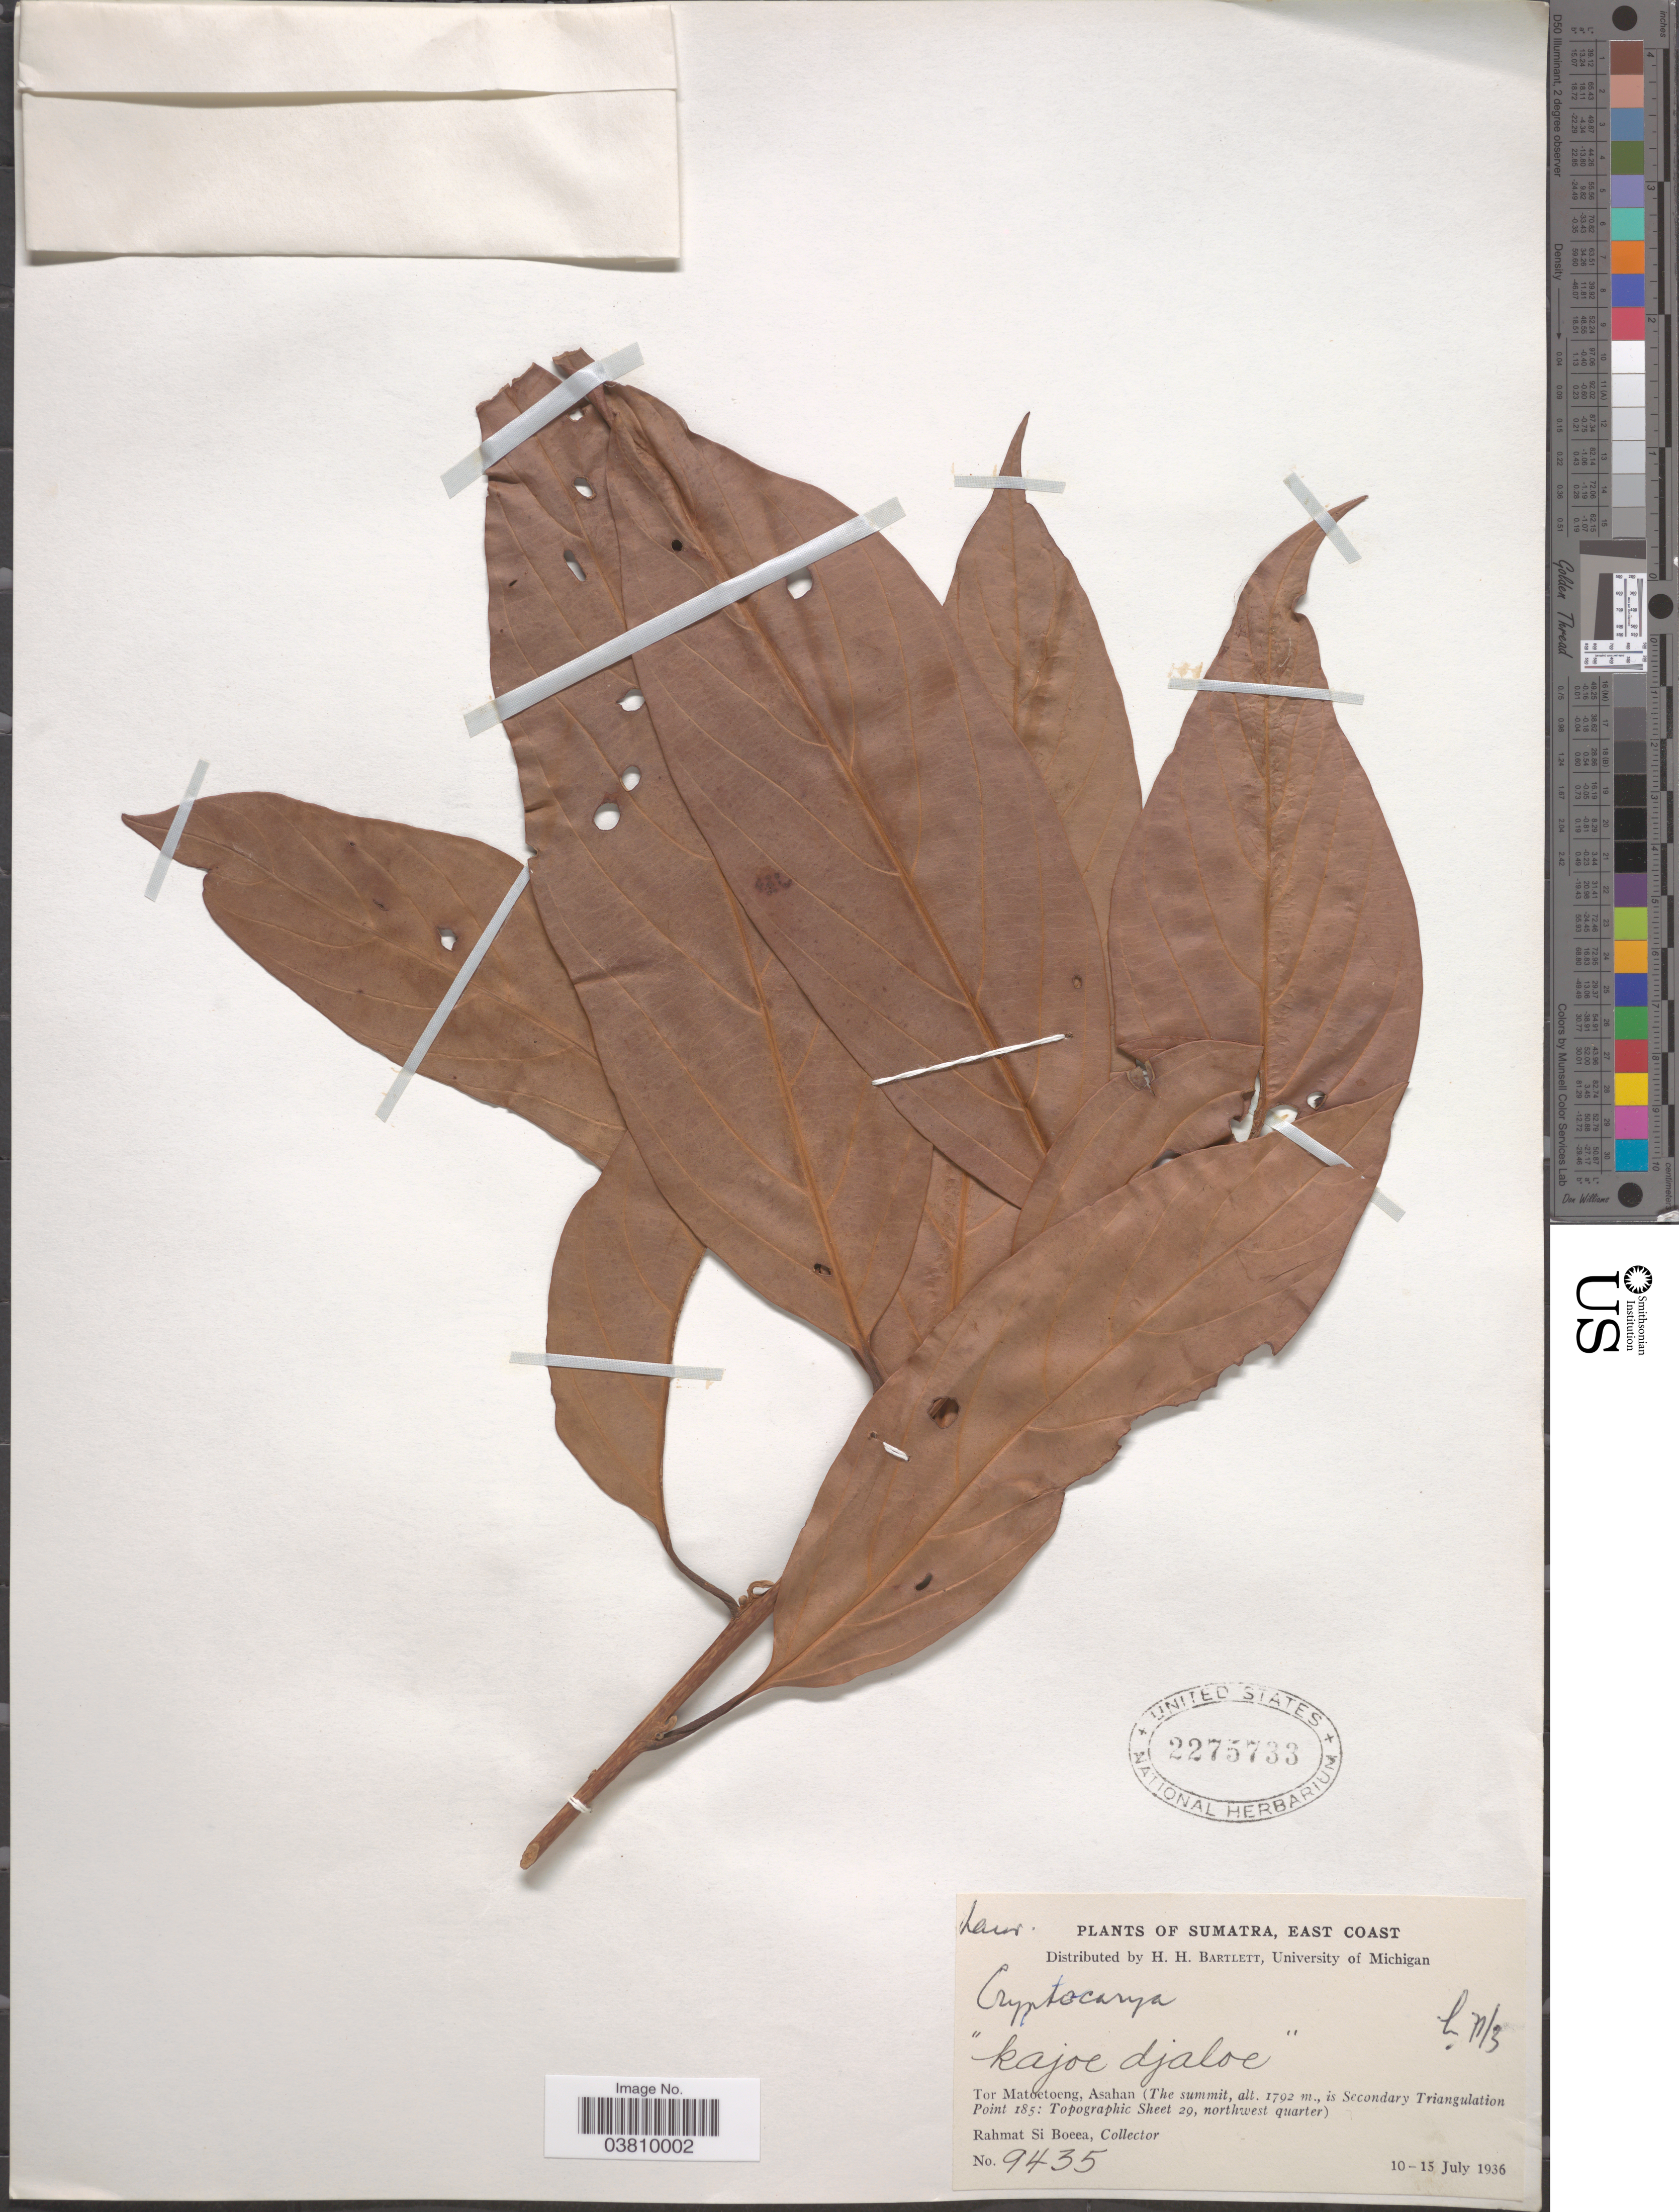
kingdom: Plantae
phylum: Tracheophyta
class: Magnoliopsida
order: Laurales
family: Lauraceae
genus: Cryptocarya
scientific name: Cryptocarya sp.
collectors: Rahmat Si Boeea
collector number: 9435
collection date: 1936-07-10/1936-07-15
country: Indonesia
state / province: Sumatra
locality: East Coast. Tor Matoetoeng, Asahan (The summit, is Secondary Triangulation Point 185: Topographic Sheet 29, northwest quarter).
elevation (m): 1792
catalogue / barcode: US 2275733